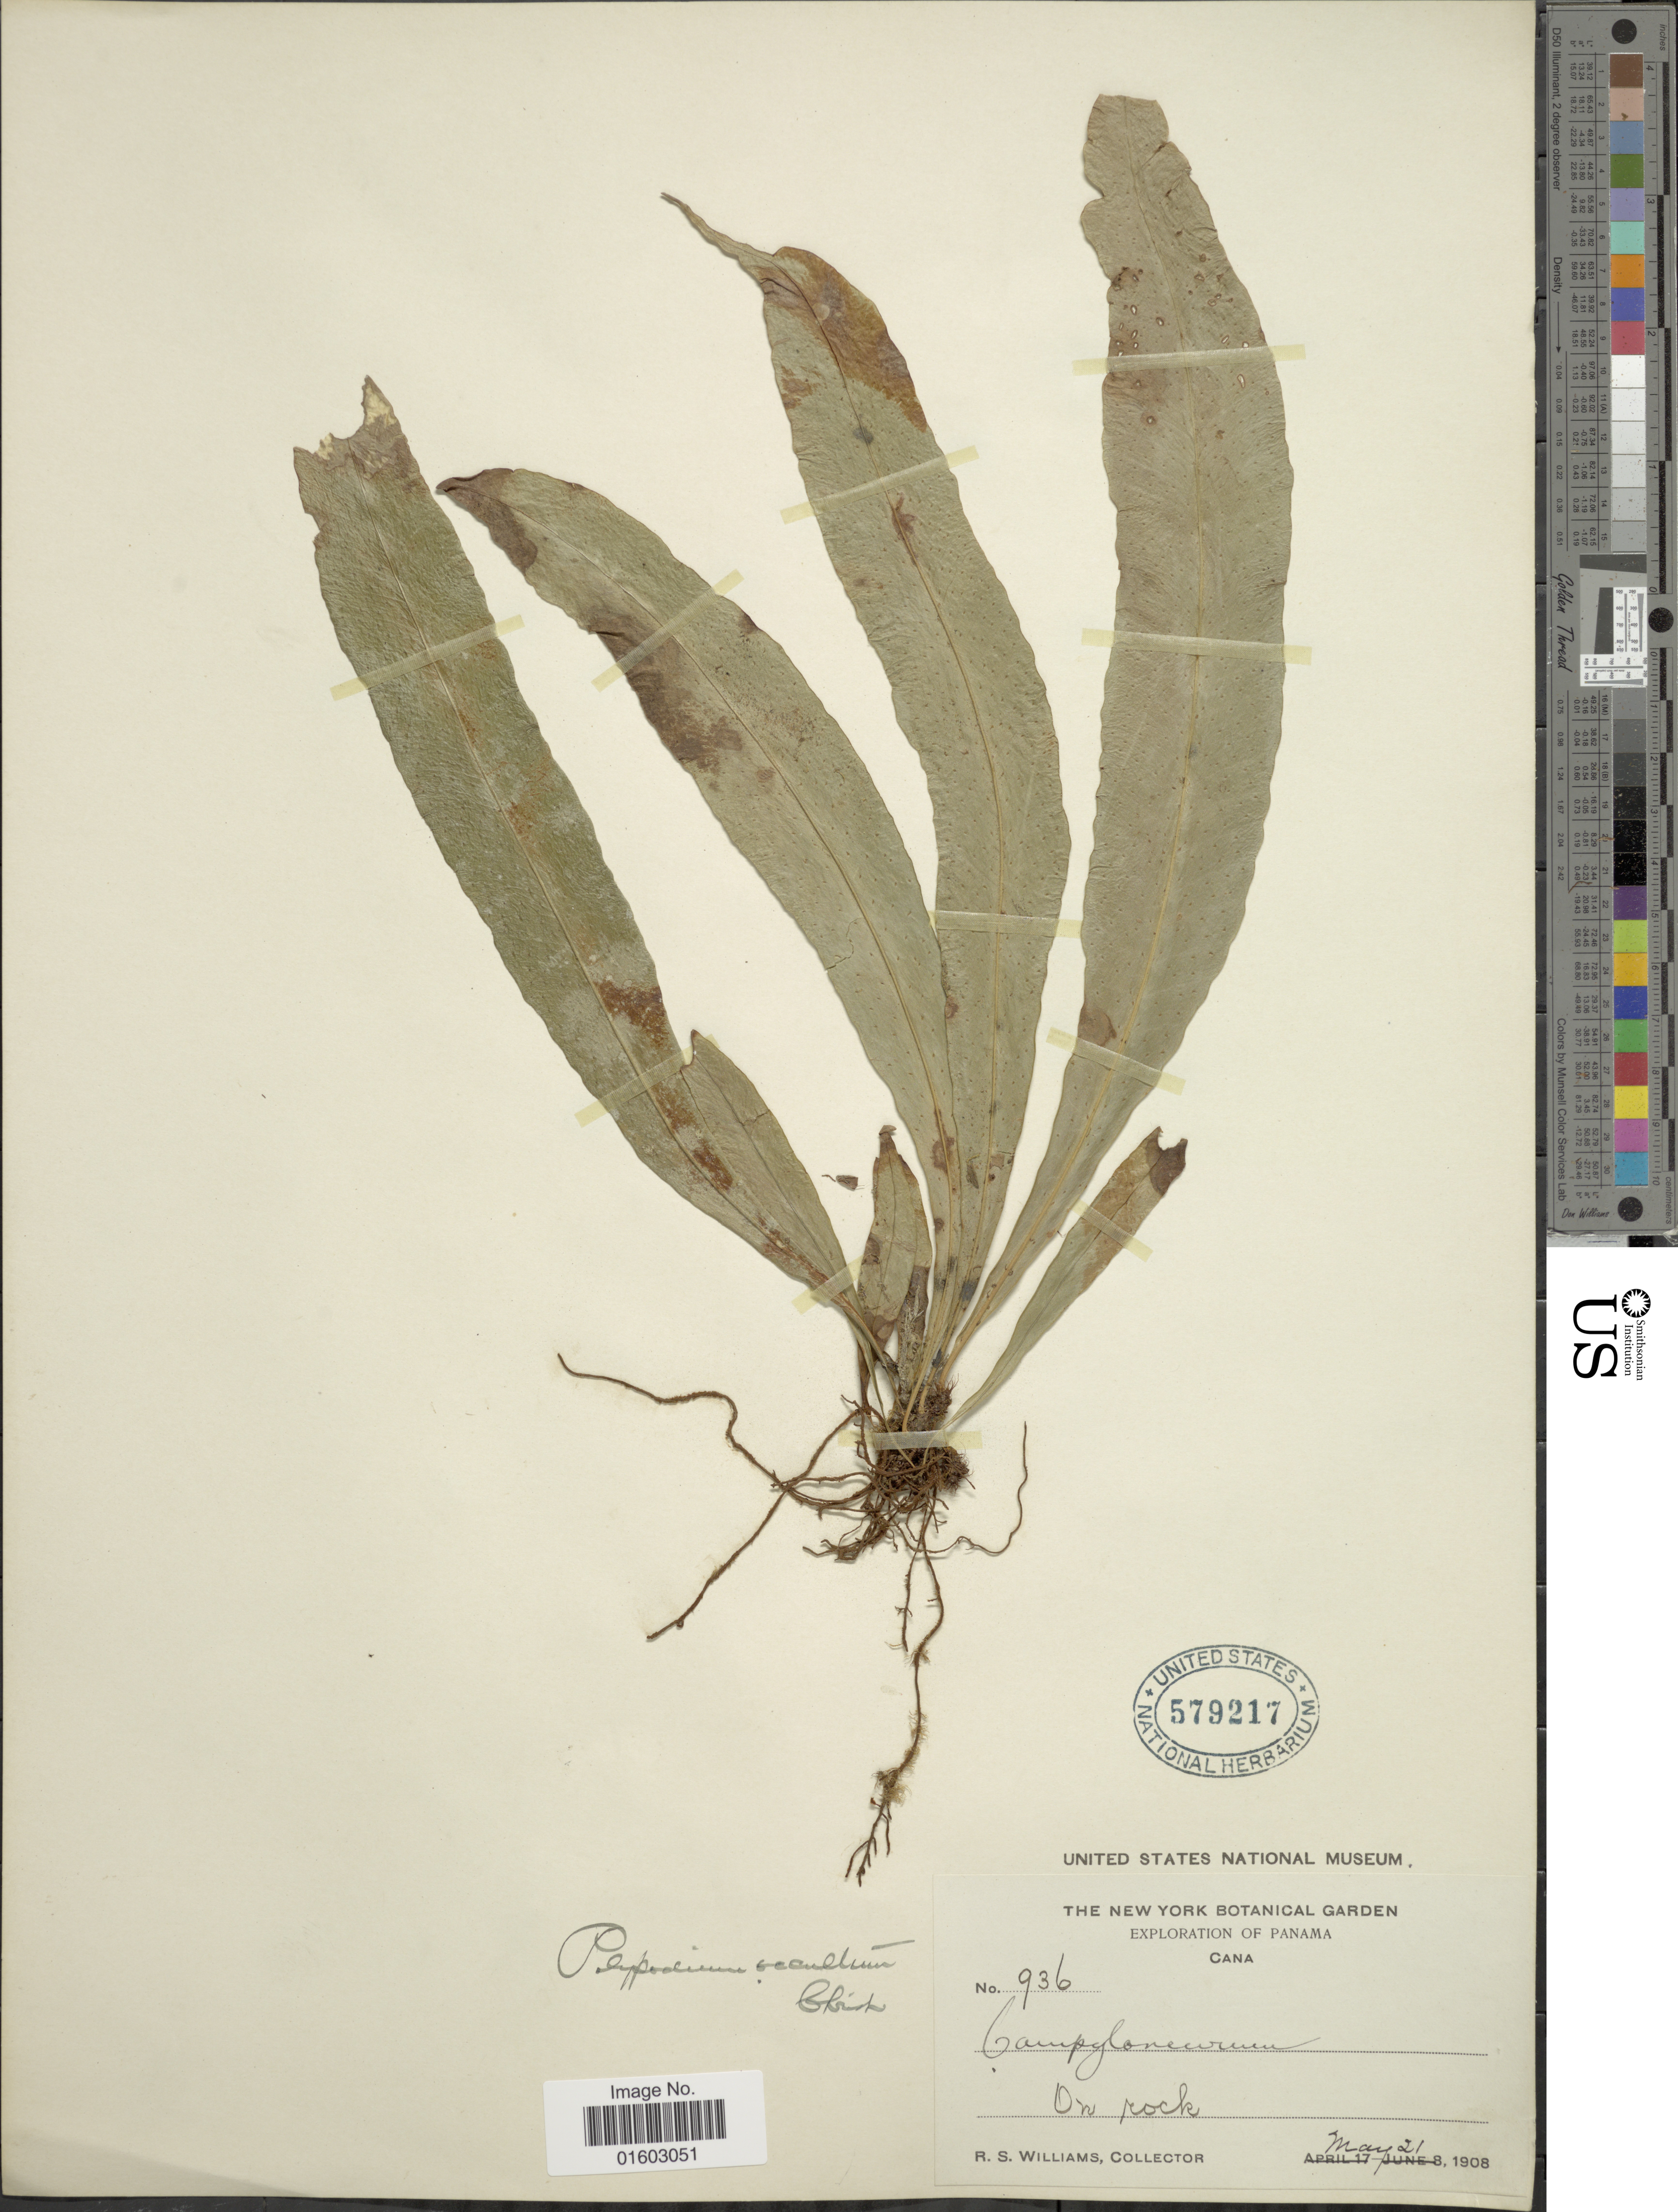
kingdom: Plantae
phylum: Tracheophyta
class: Polypodiopsida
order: Polypodiales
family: Polypodiaceae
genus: Campyloneurum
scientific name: Campyloneurum occultum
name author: (Christ) M. Mey. ex Lellinger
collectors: R. S. Williams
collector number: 936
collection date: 1908-05-21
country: Panama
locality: Cana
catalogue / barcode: US 579217